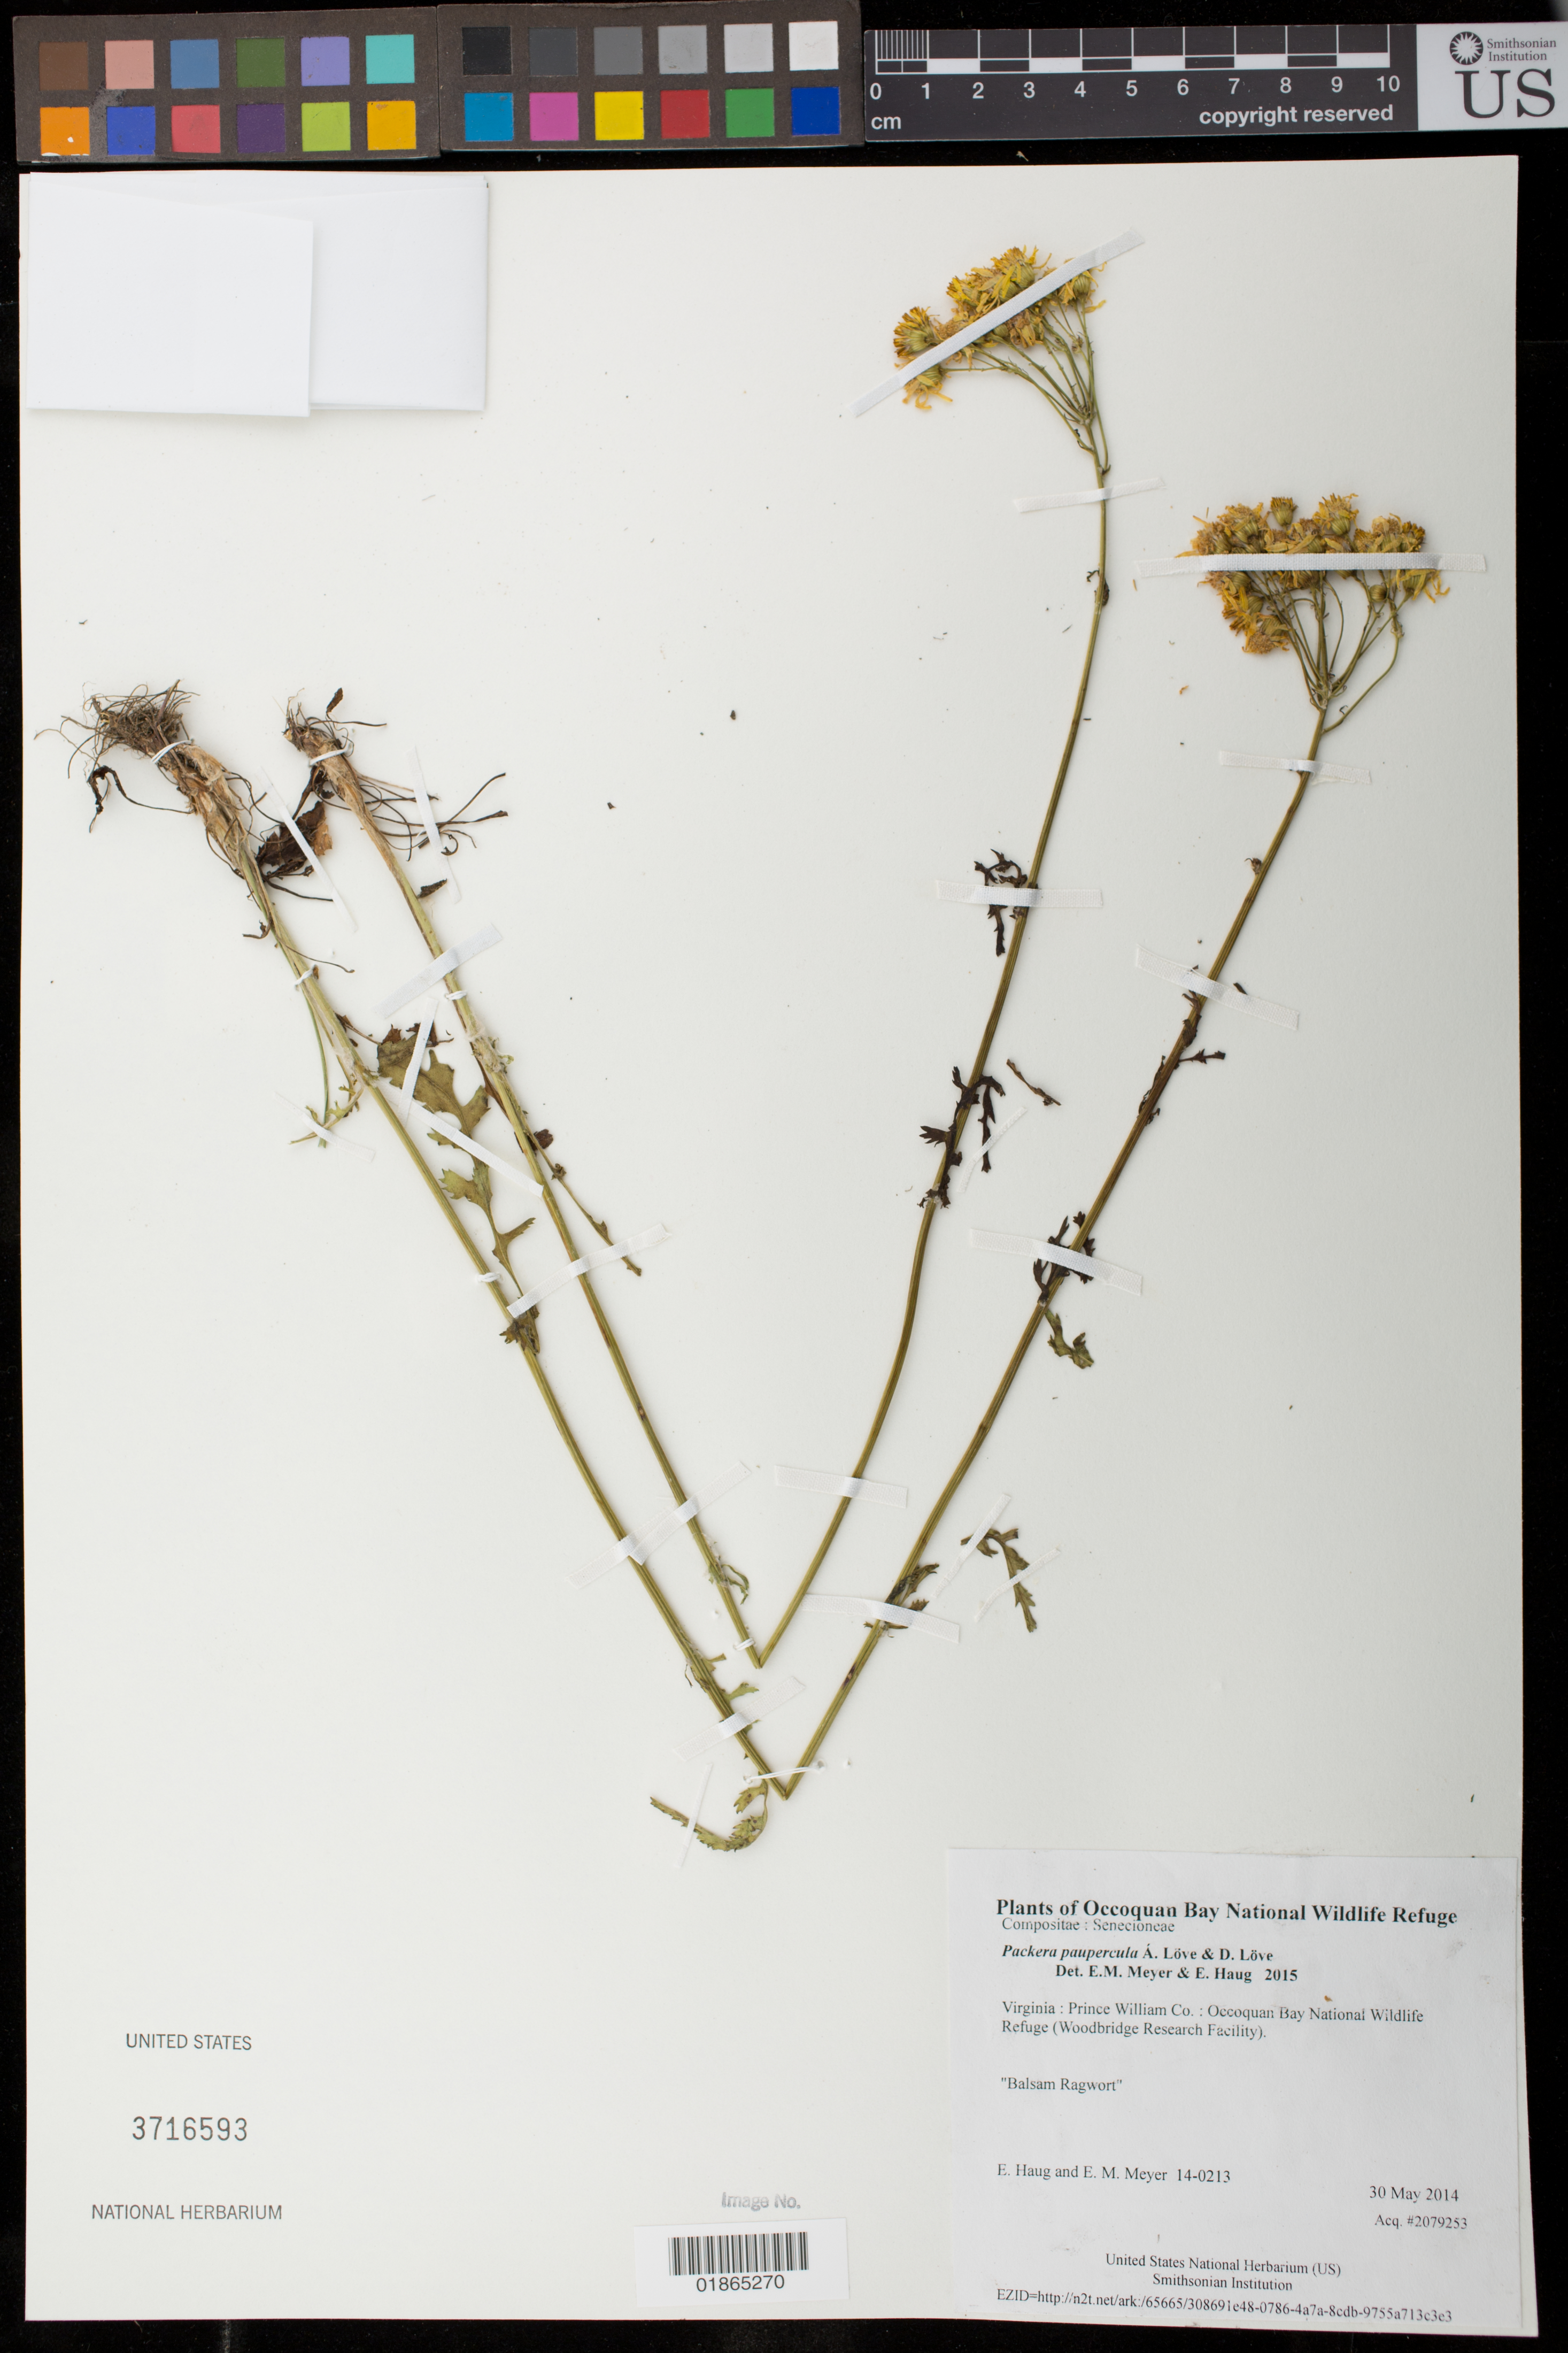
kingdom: Plantae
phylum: Tracheophyta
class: Magnoliopsida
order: Asterales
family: Asteraceae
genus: Packera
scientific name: Packera paupercula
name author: (Michx.) Á. Löve & D. Löve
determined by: Meyer, E. M.; Haug, E.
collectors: E. Haug & E. M. Meyer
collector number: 14-0213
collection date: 2014-05-30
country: United States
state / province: Virginia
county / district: Prince William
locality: Occoquan Bay National Wildlife Refuge (Woodbridge Research Facility).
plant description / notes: Balsam Ragwort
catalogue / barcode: US 3716593